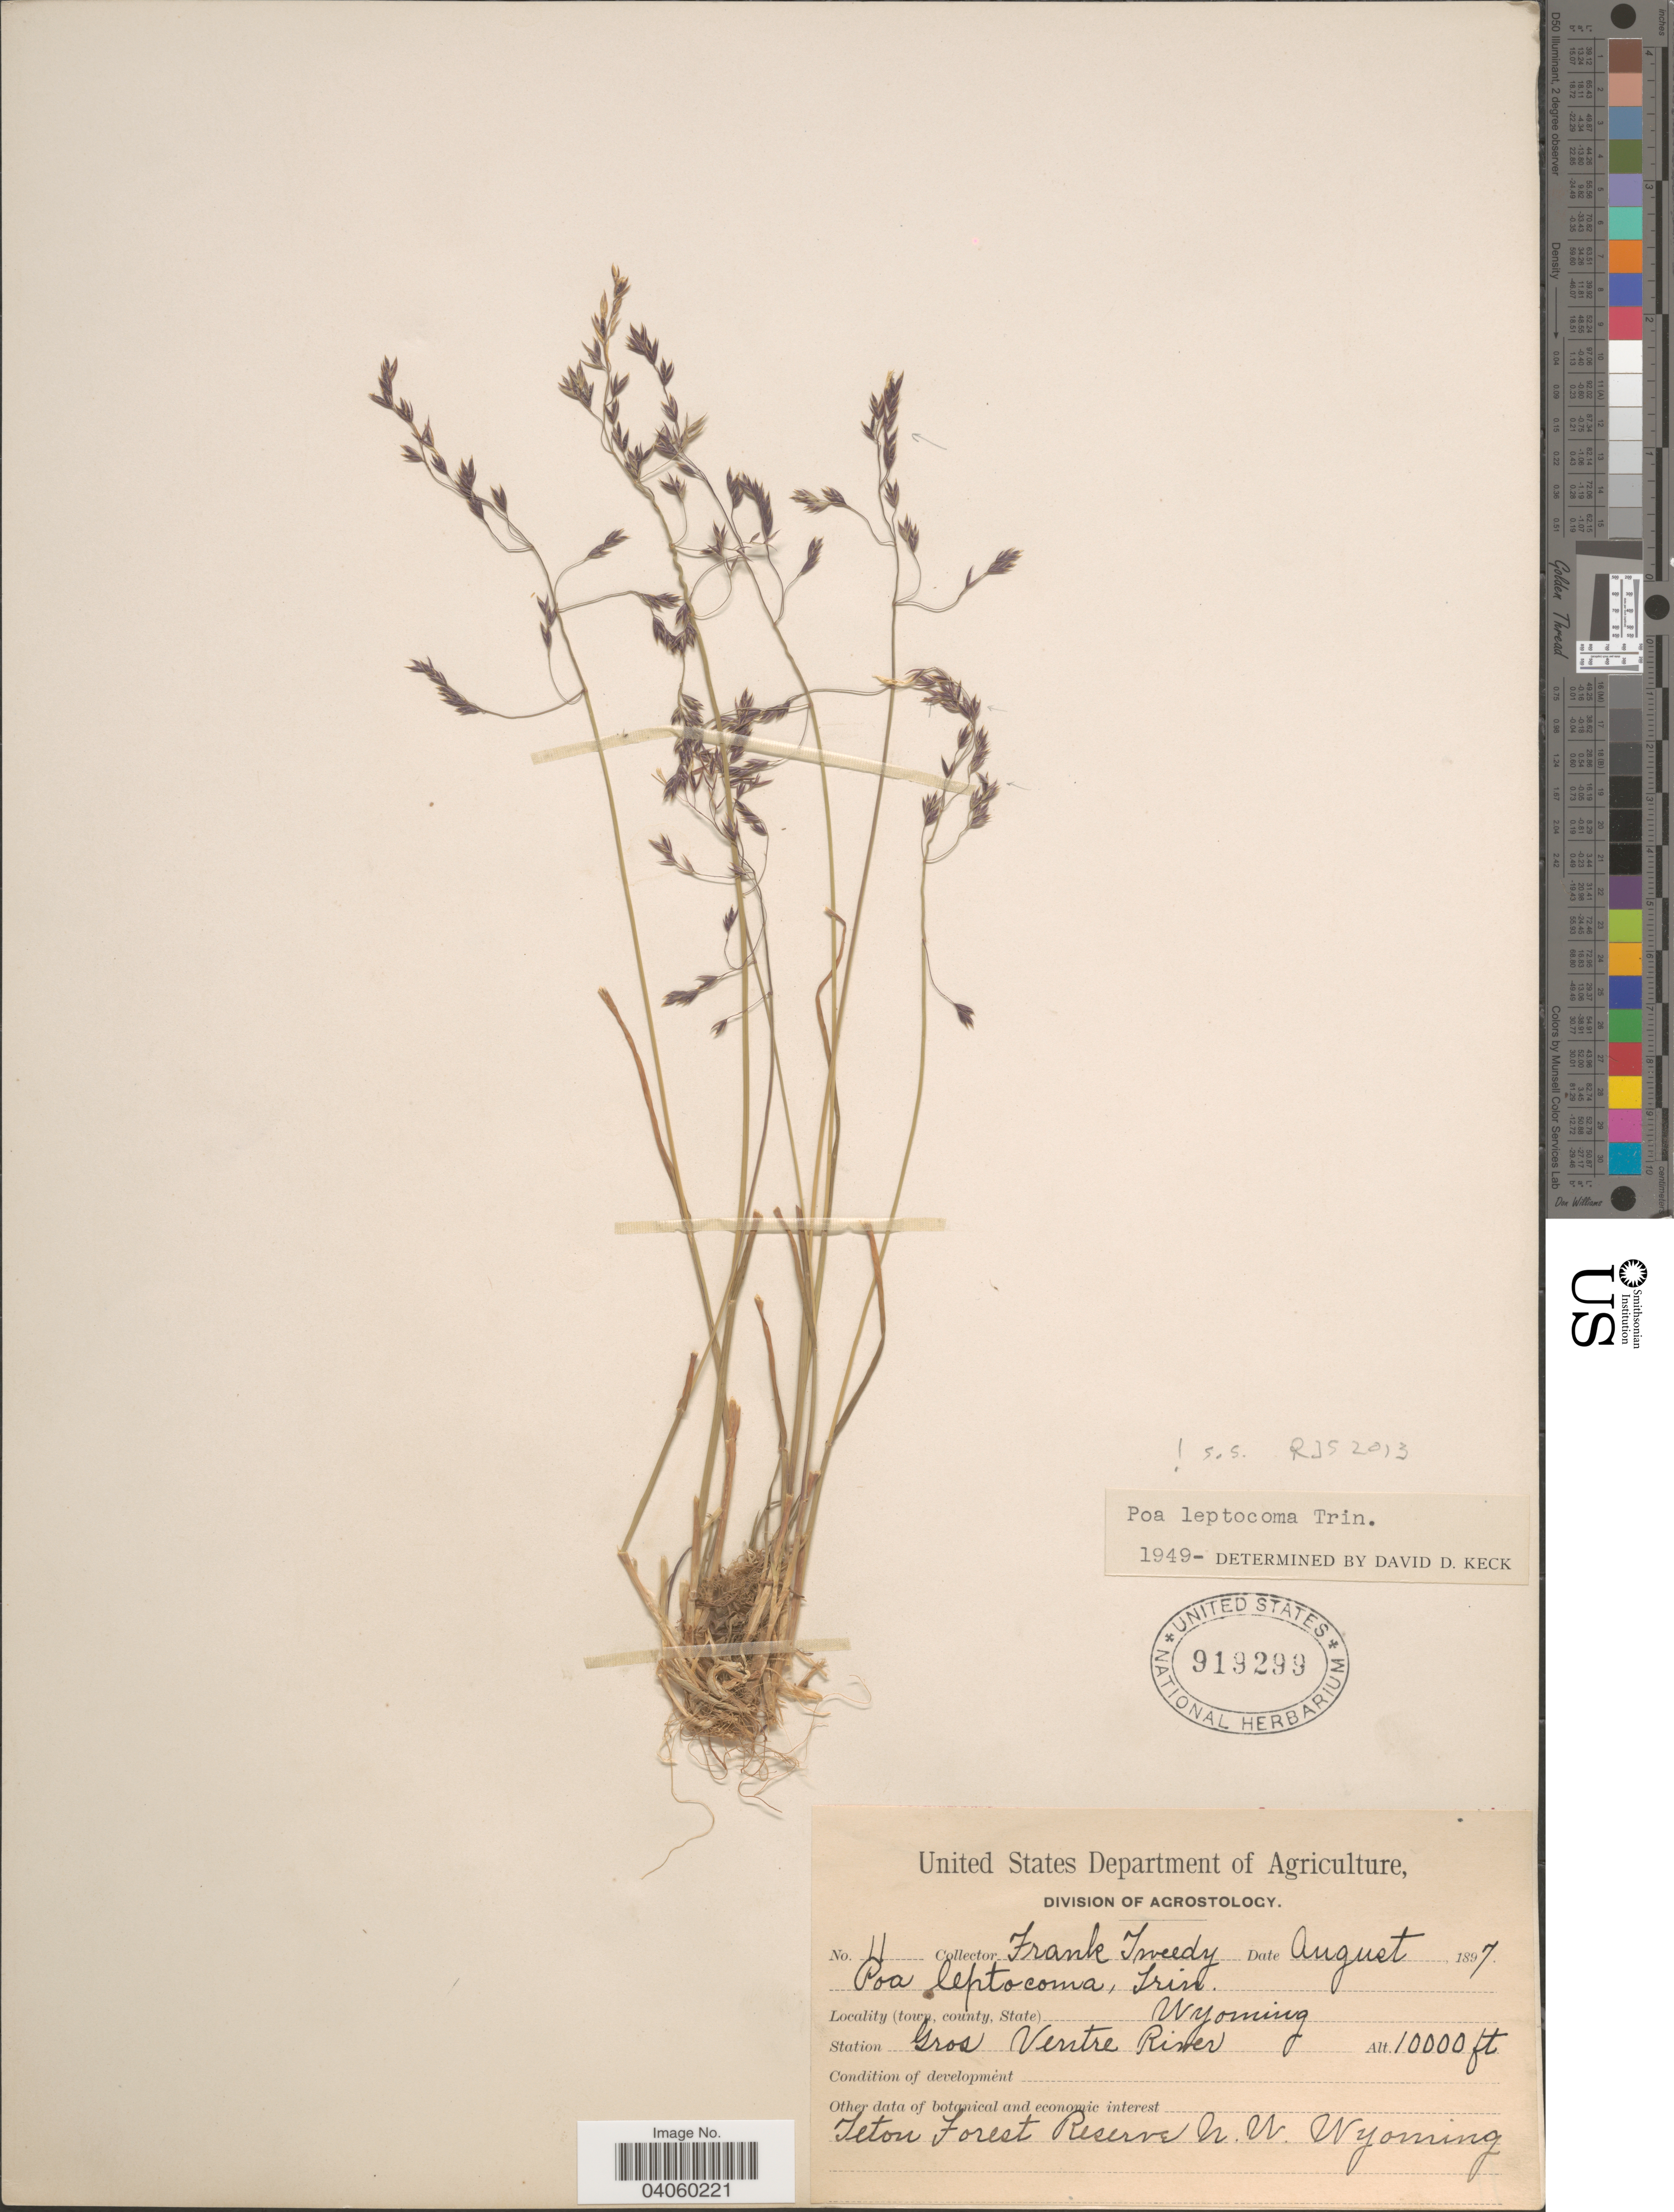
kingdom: Plantae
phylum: Tracheophyta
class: Liliopsida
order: Poales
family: Poaceae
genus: Poa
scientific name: Poa leptocoma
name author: Trin.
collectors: F. Tweedy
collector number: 11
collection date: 1897-08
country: United States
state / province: Wyoming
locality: Station Gros Ventre River. Teton Forest Reserve N. W. Wyoming.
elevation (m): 3048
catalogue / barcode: US 919299